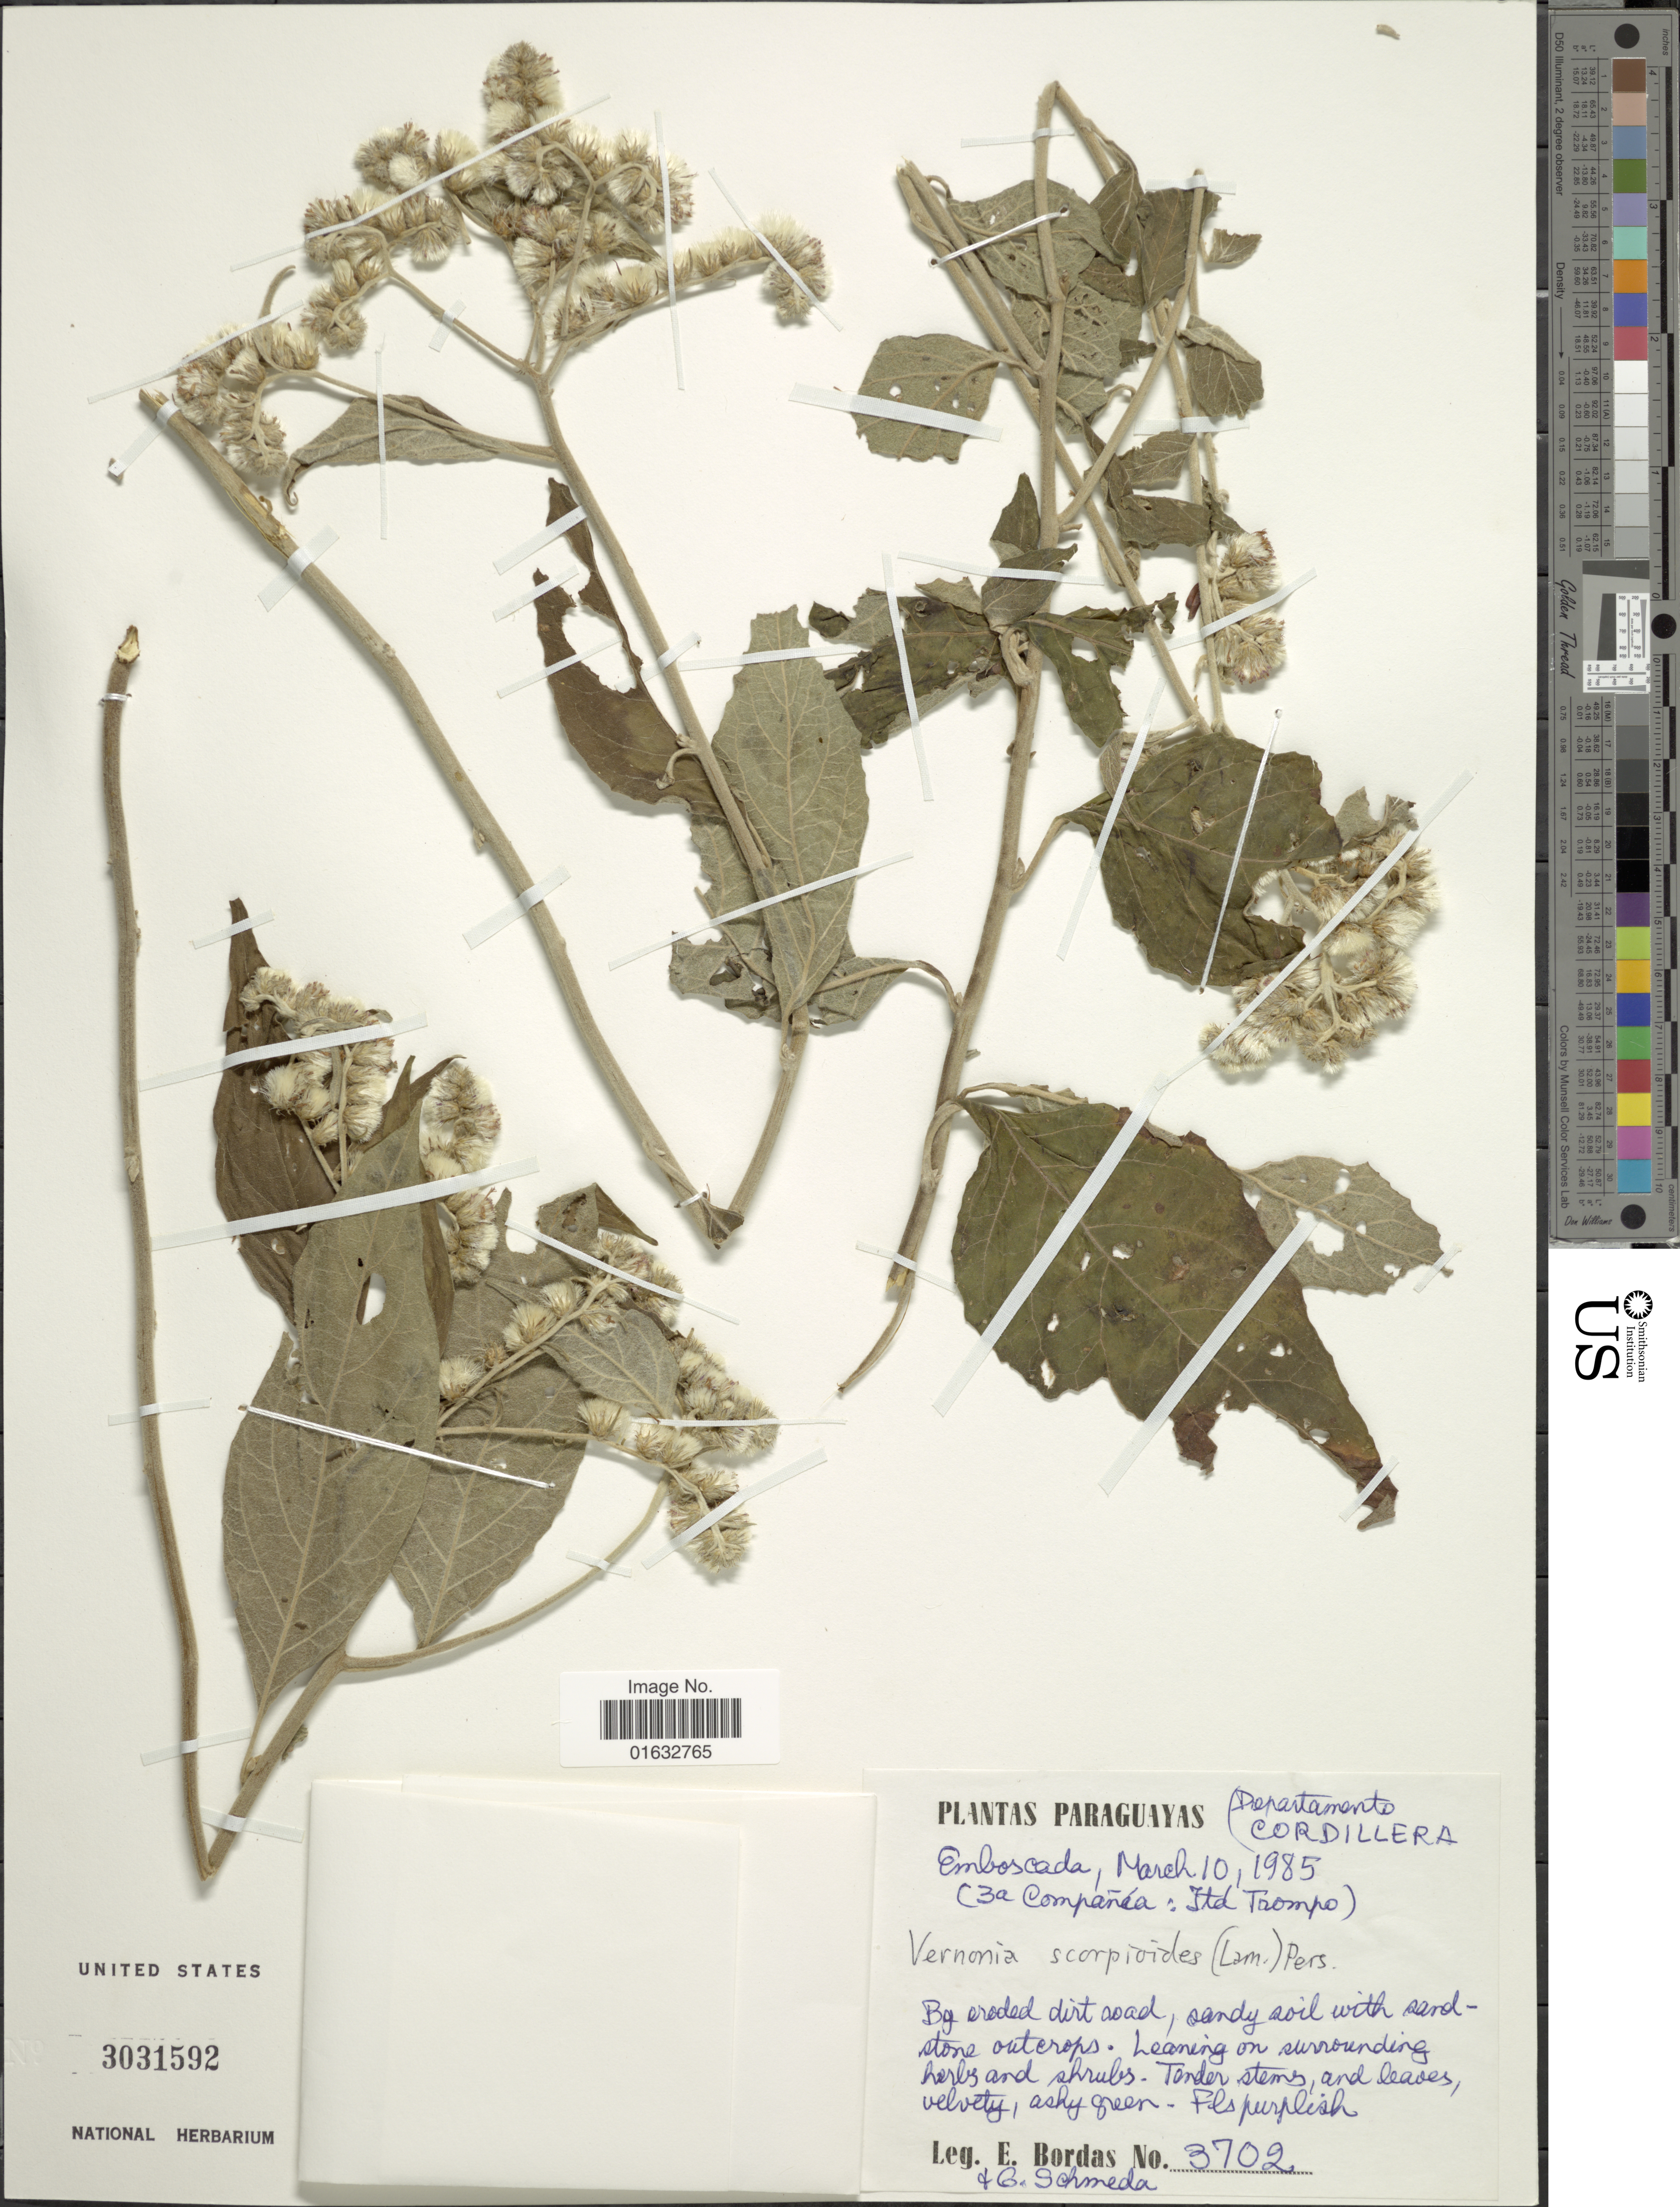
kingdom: Plantae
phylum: Tracheophyta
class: Magnoliopsida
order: Asterales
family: Asteraceae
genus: Cyrtocymura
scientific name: Cyrtocymura scorpioides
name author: (Lam.) H. Rob.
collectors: E. Bordas & G. Schmeda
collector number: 3702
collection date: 1985-03-10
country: Paraguay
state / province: Cordillera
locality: Emboscada (3 a Compania: Itd Trompo)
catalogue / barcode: US 3031592